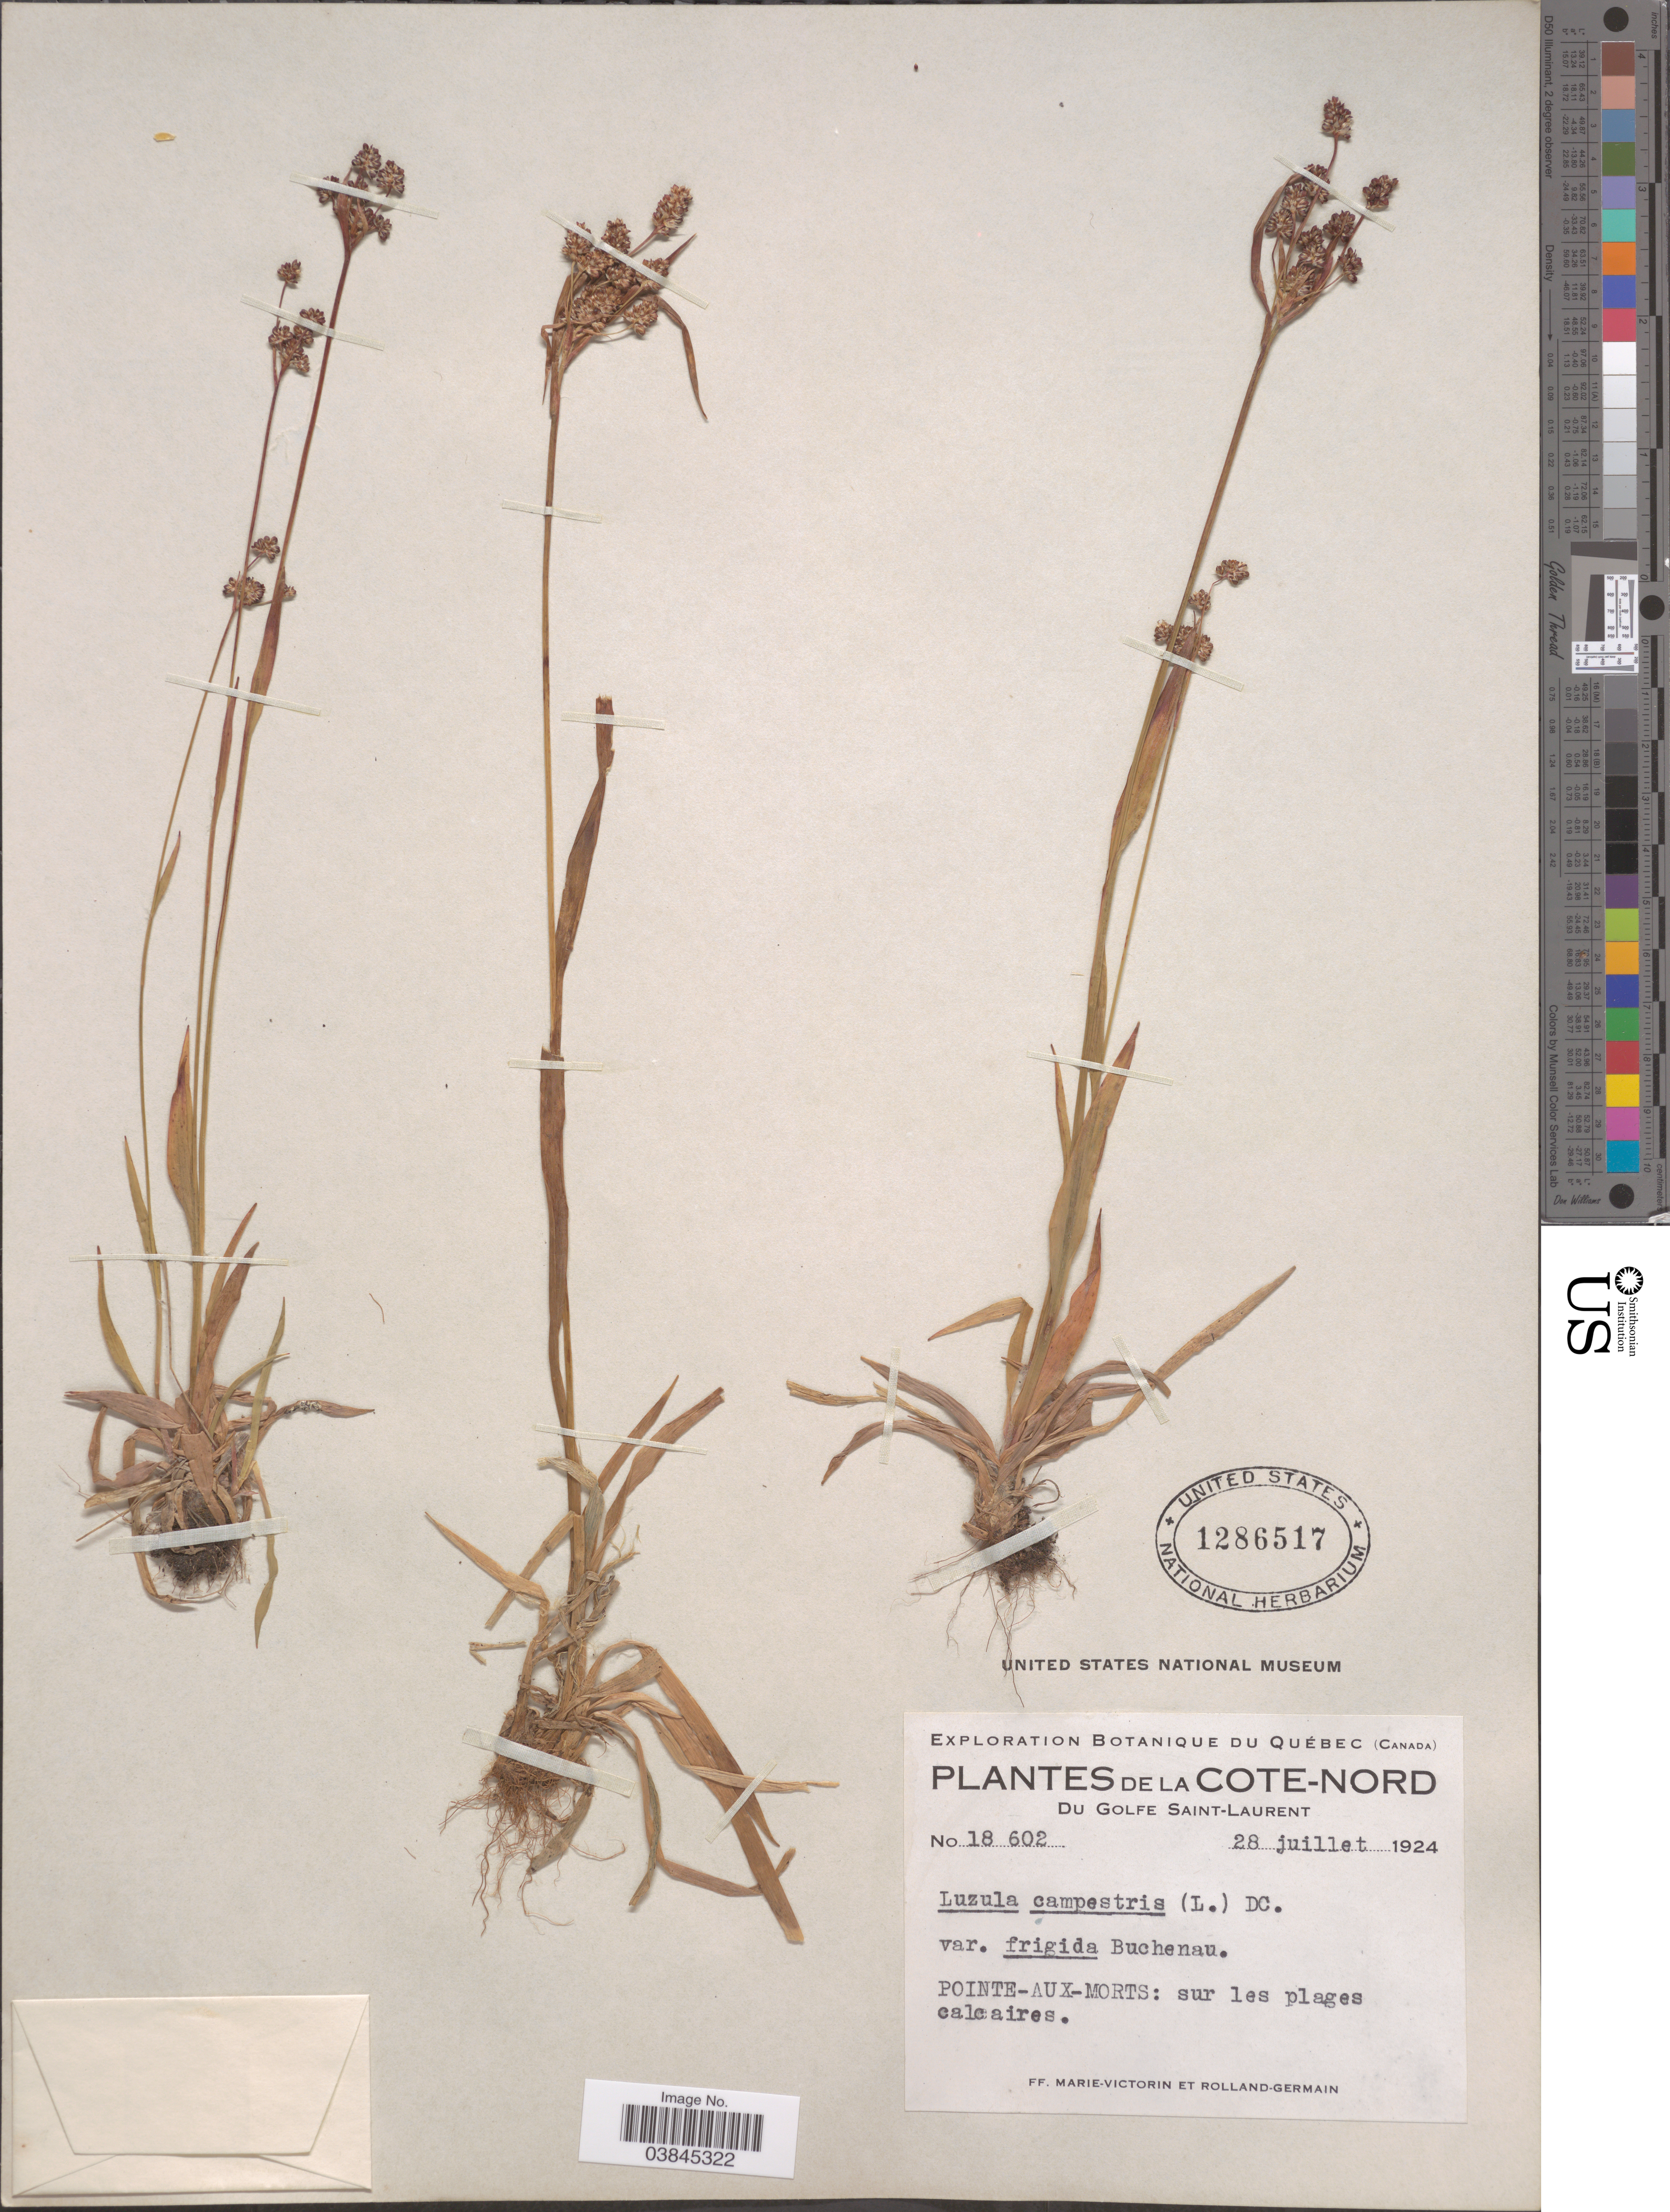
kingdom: Plantae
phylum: Tracheophyta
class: Liliopsida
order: Poales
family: Juncaceae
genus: Luzula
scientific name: Luzula campestris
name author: (L.) DC.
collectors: F. Marie-Victorin & Rolland-Germain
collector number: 18602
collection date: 1924-07-28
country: Canada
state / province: Quebec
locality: La Cote-Nord. Du Golfe Saint-Laurent. Pointe-Aux-Morts.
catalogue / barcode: US 1286517